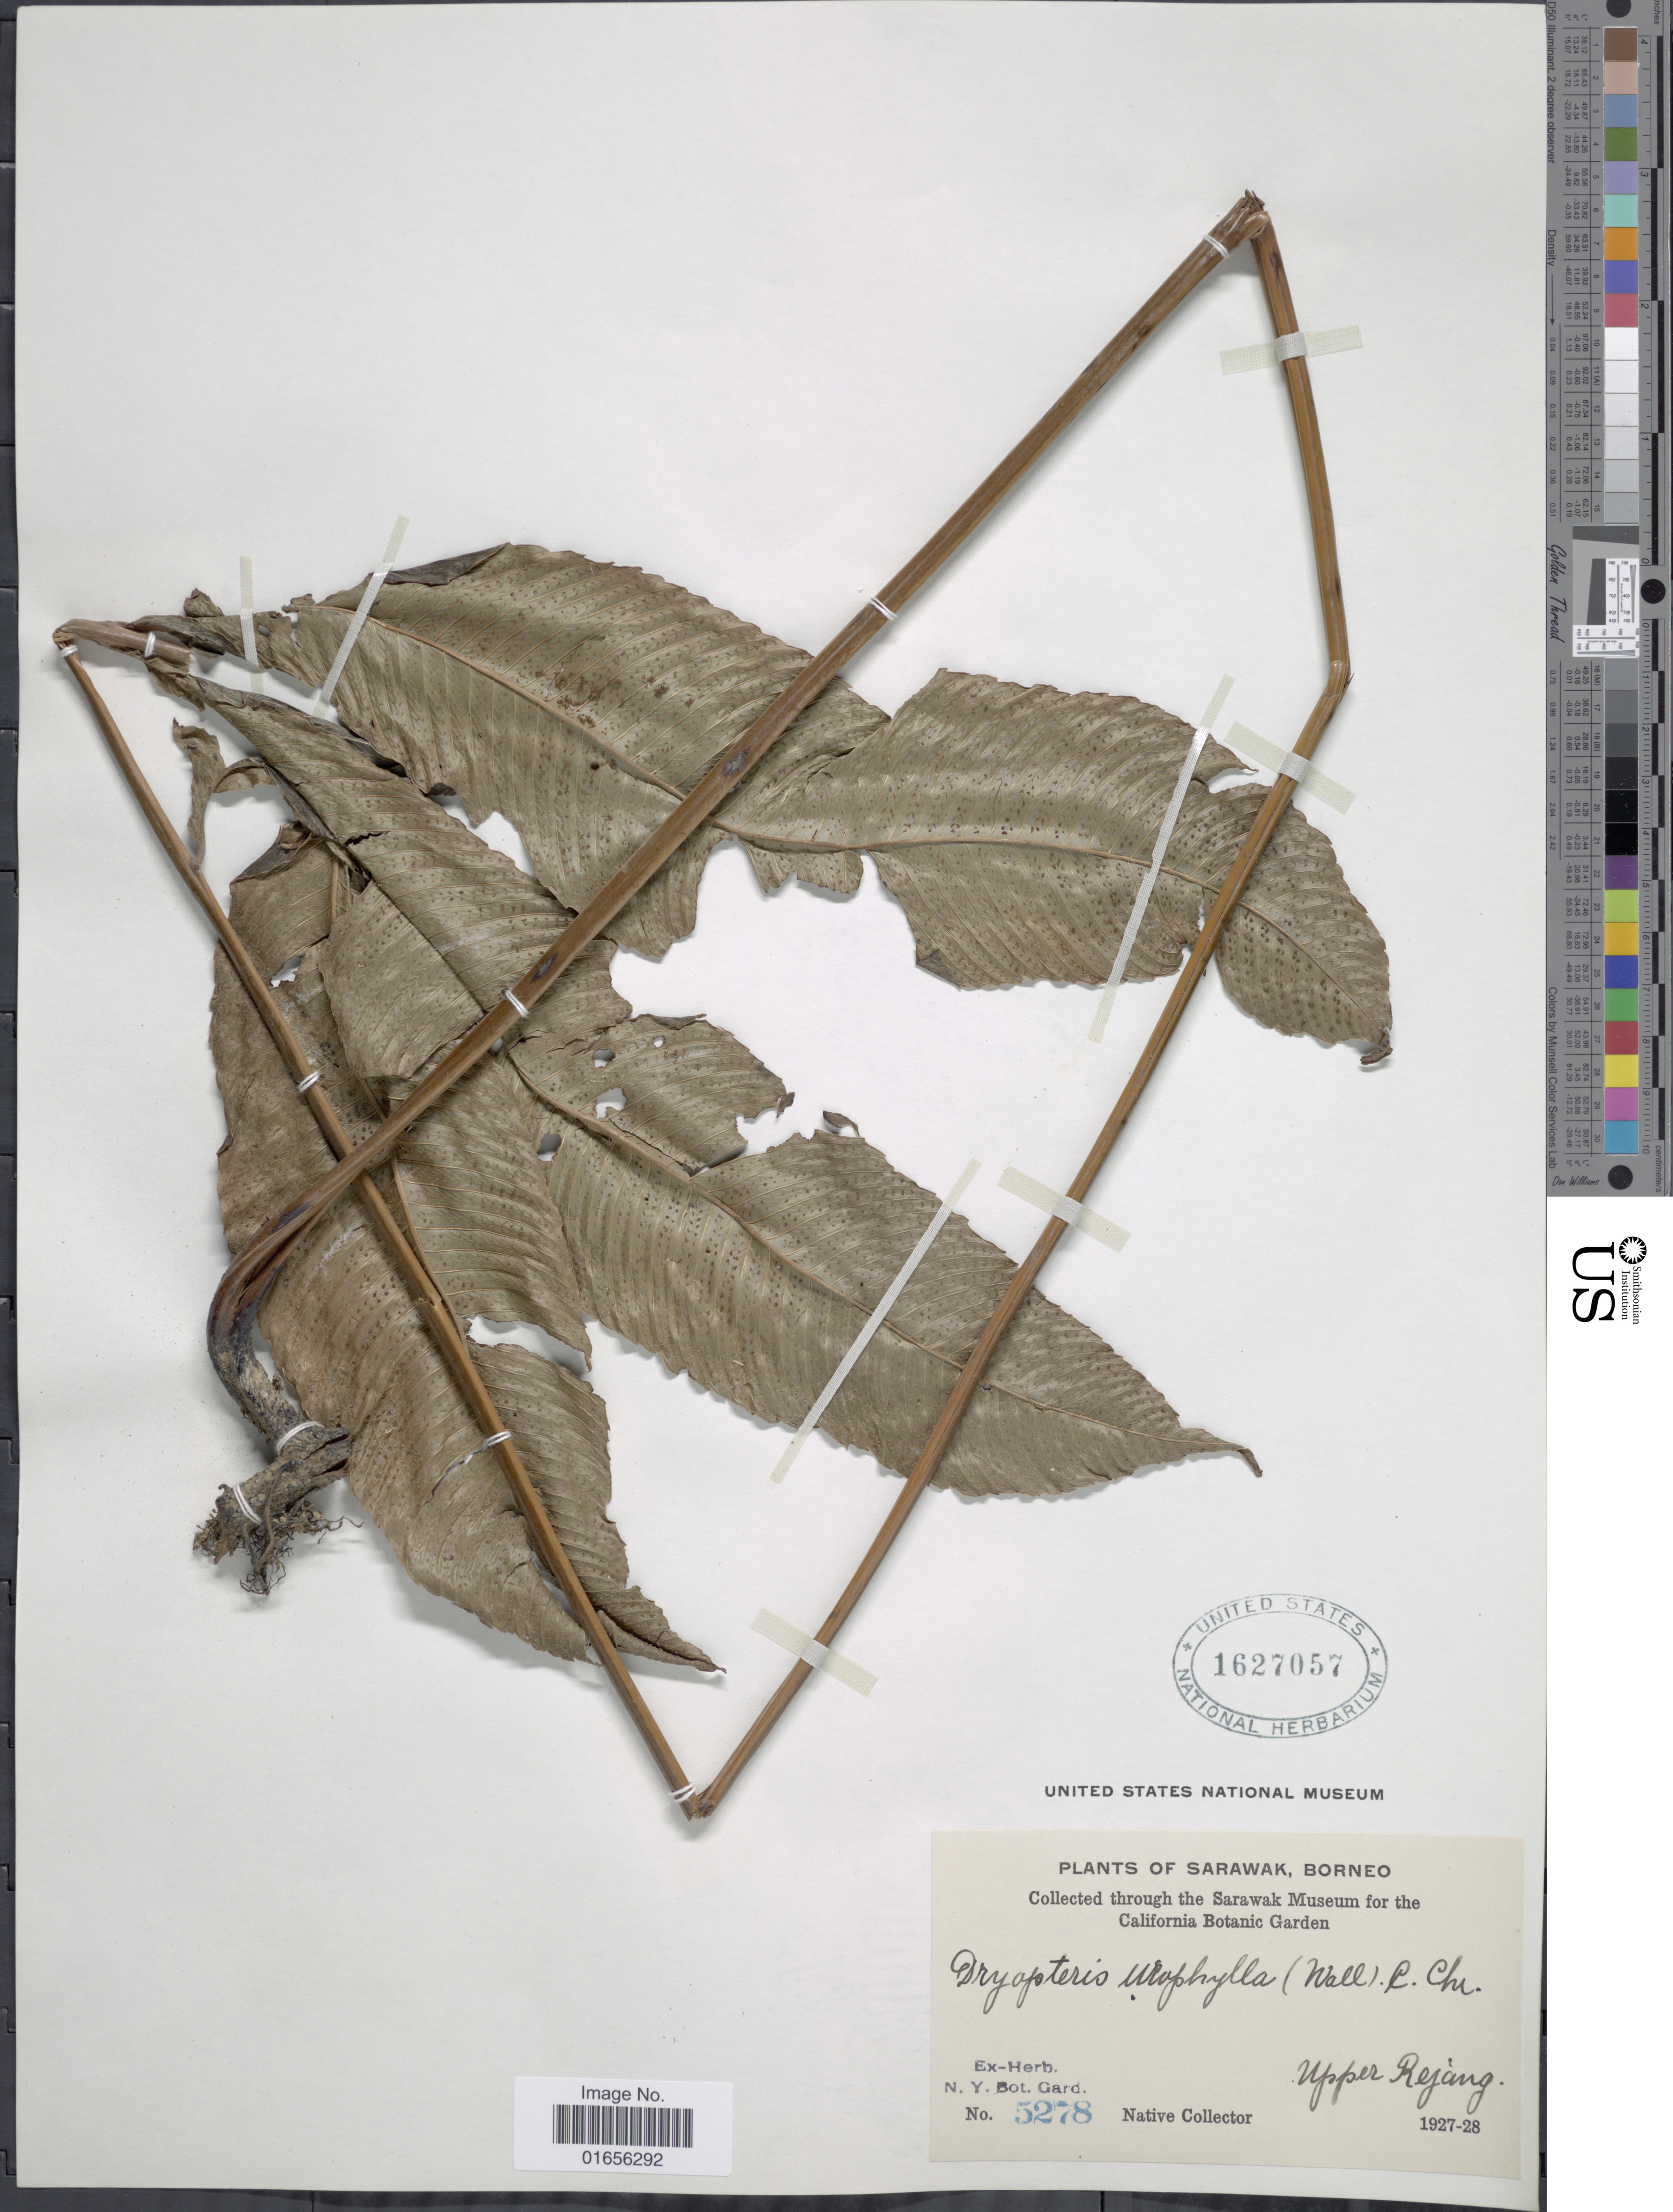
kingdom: Plantae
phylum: Tracheophyta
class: Polypodiopsida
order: Polypodiales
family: Thelypteridaceae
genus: Pronephrium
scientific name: Pronephrium nitidum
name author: Holttum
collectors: Native collector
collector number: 5278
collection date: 1927/1928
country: Malaysia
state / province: Sarawak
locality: Sarawak, Borneo, Upper Rejang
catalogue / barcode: US 1627057